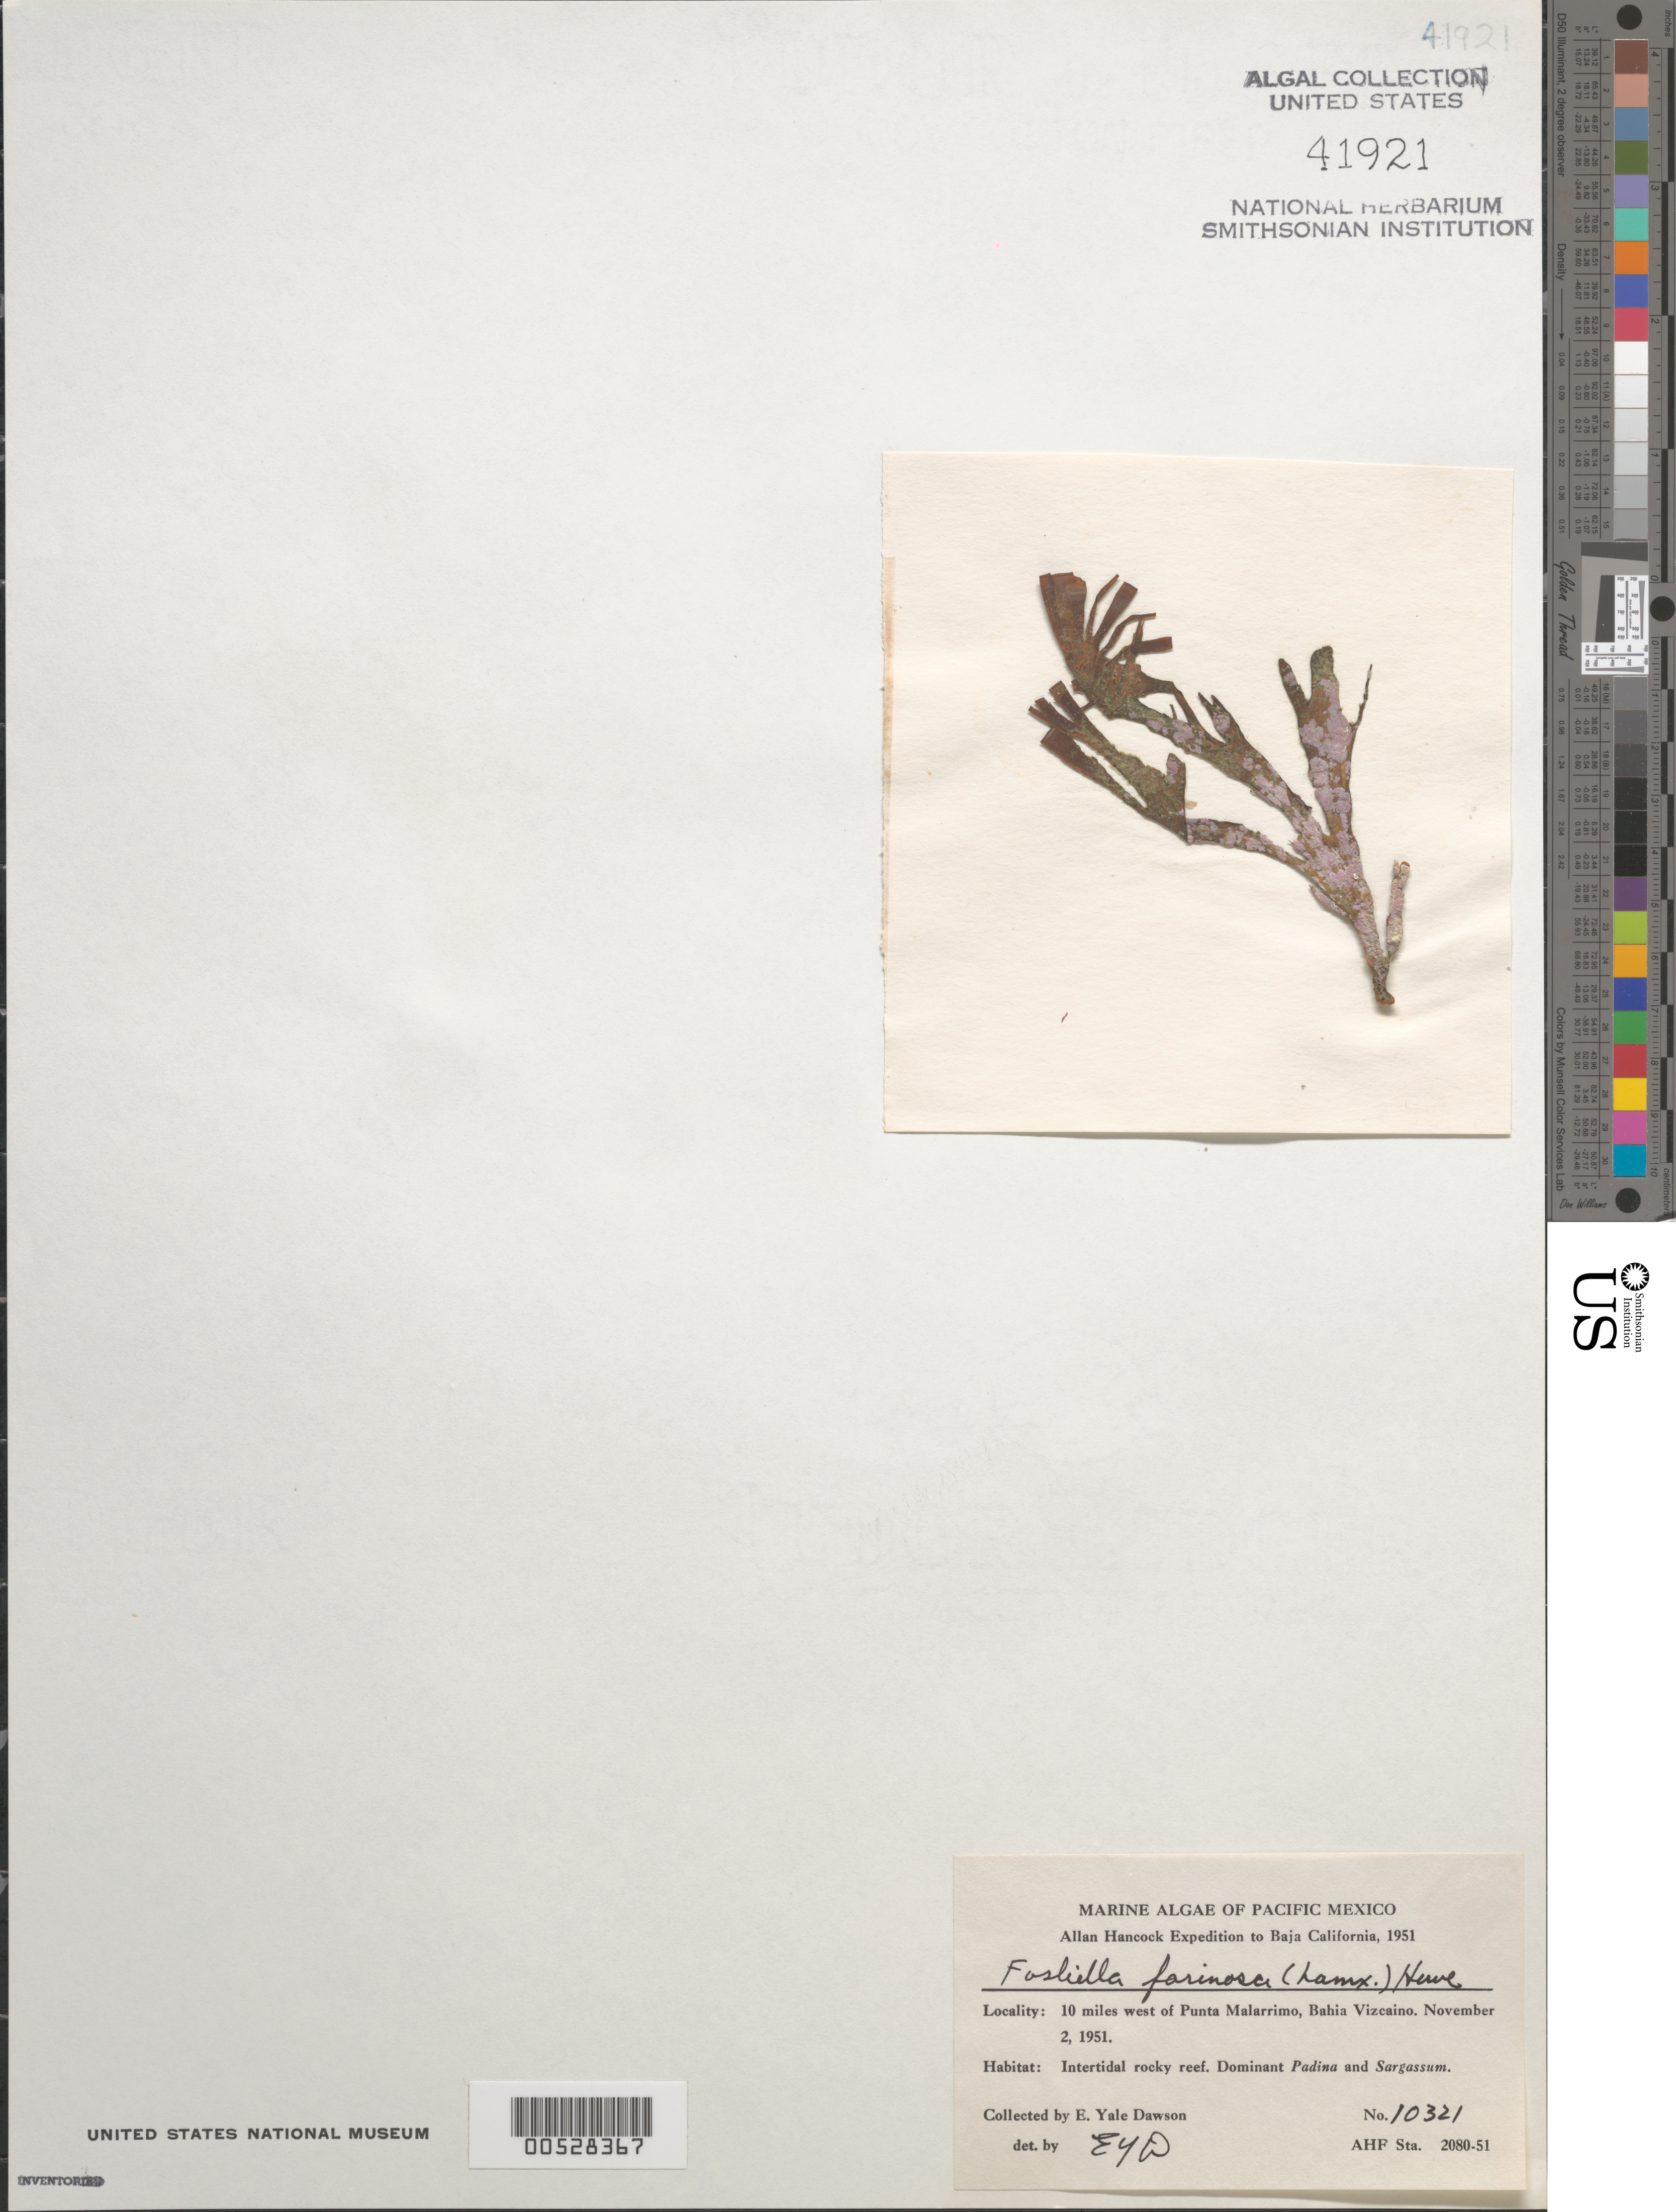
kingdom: Plantae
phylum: Rhodophyta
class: Florideophyceae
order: Corallinales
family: Hydrolithaceae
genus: Hydrolithon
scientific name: Hydrolithon farinosum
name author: (J.V.Lamouroux) Penrose & Y.M. Chamb.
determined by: Algae name updating Project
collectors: E. Y. Dawson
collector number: EYD 10321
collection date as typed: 02 Nov 1951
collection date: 1951-11-02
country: Mexico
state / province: Baja California Sur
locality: Bahia Sebastian Vizcaino, 10 miles west of Punta Malarrimo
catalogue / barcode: US 41921